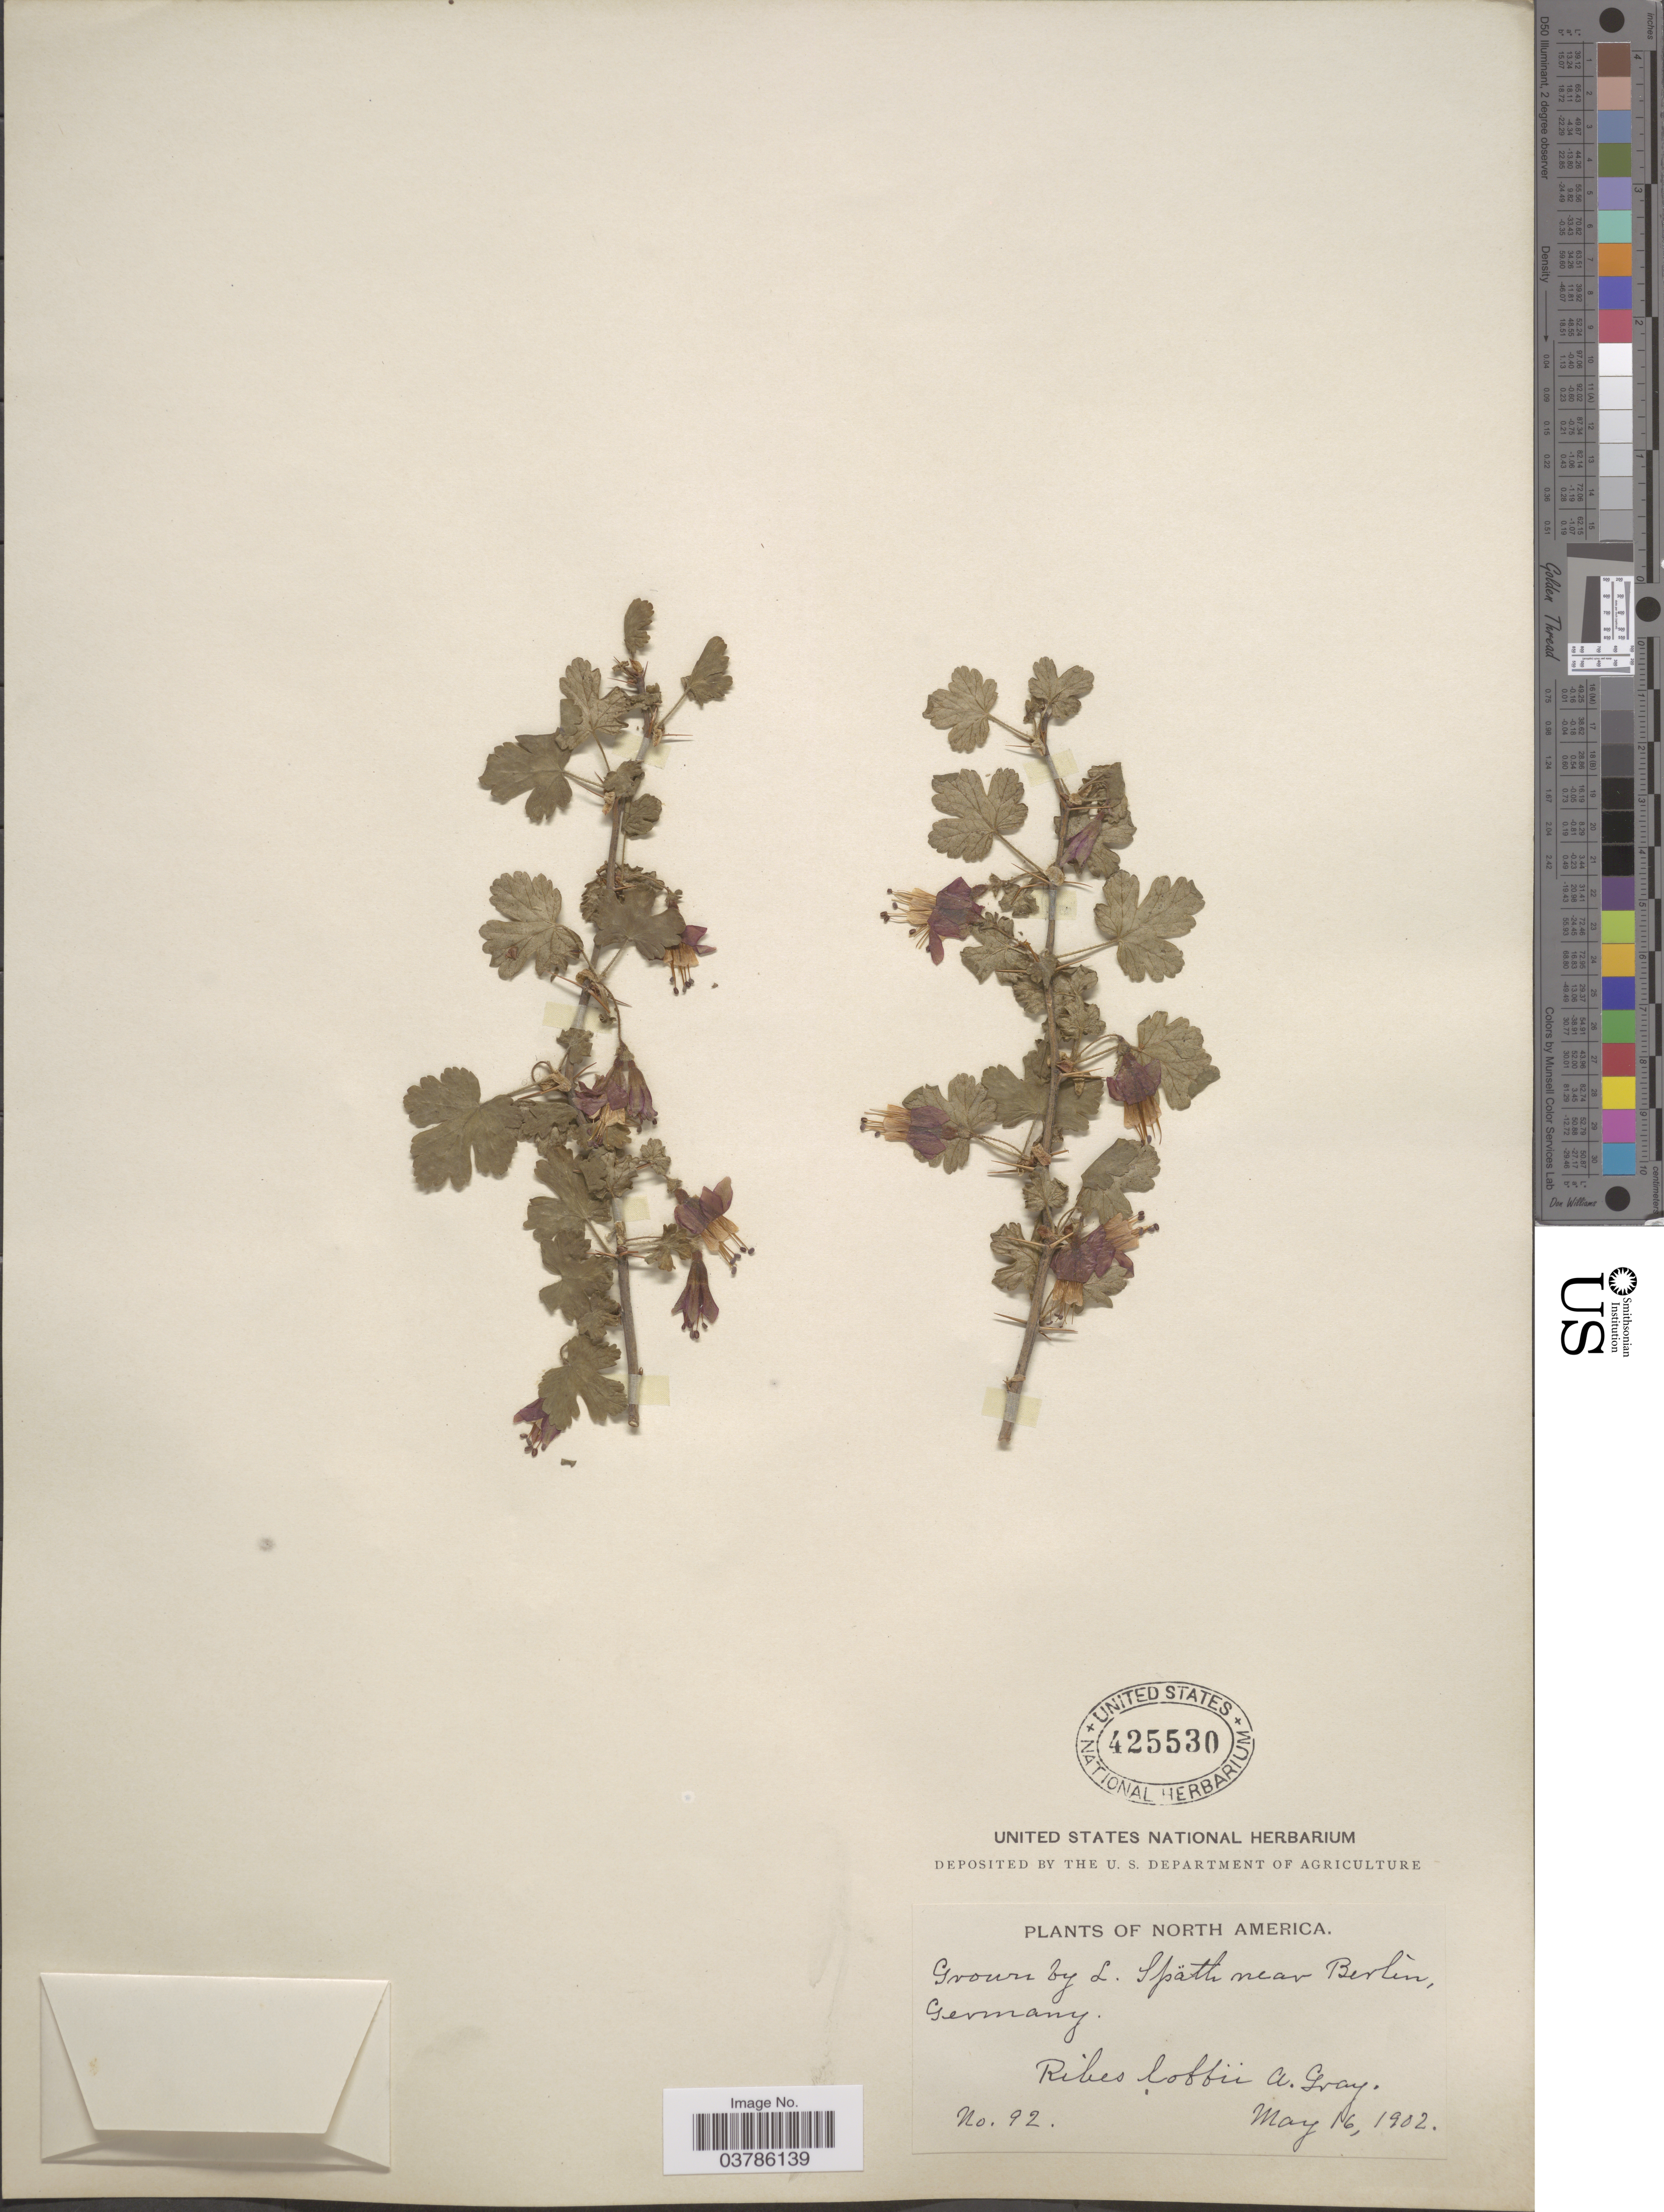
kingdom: Plantae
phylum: Tracheophyta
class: Magnoliopsida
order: Saxifragales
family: Grossulariaceae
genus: Ribes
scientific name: Ribes lobbii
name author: A. Gray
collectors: L. Späth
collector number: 92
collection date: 1902-05-16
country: Germany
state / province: Berlin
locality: Near Berlin.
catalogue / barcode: US 425530